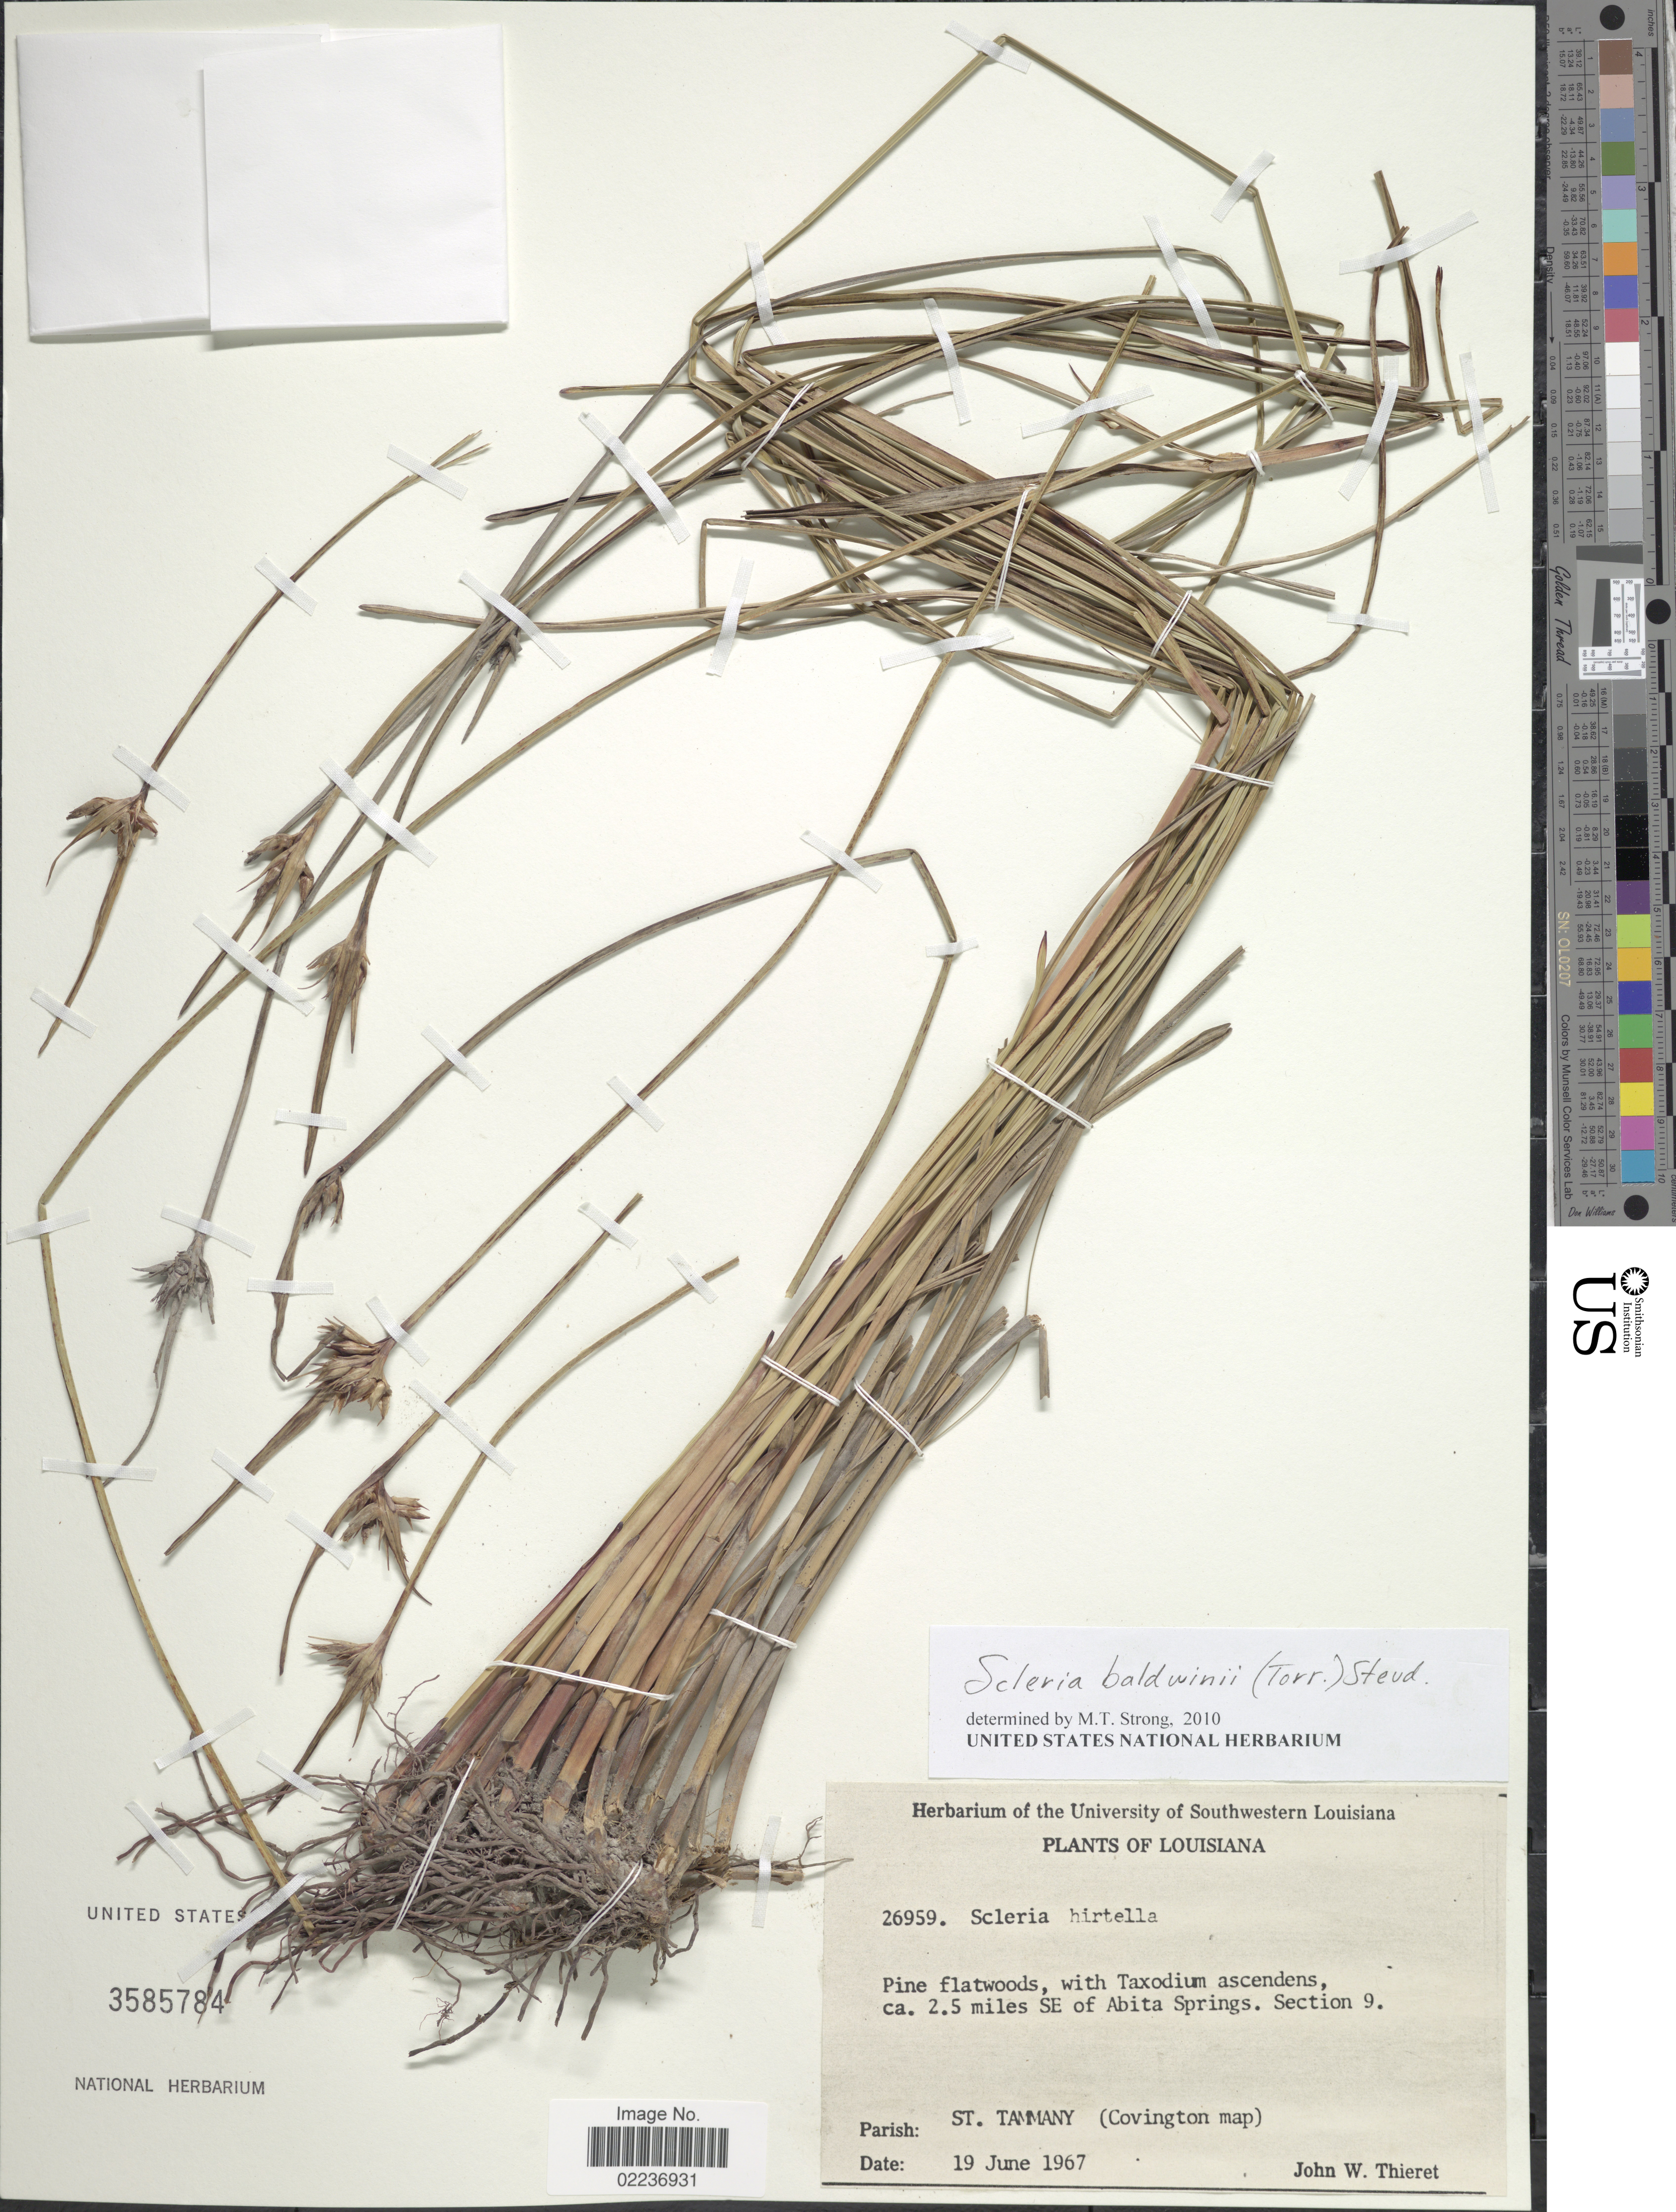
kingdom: Plantae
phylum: Tracheophyta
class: Liliopsida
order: Poales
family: Cyperaceae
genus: Scleria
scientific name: Scleria baldwinii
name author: (Torr.) Steud.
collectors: J. W. Thieret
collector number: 26959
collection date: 1967-06-19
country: United States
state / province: Louisiana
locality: Pine flatwoods, ca. 2.5 miles SE of Abita Springs, Section 9, Parish. St. Tammany (Covington map)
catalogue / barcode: US 3585784